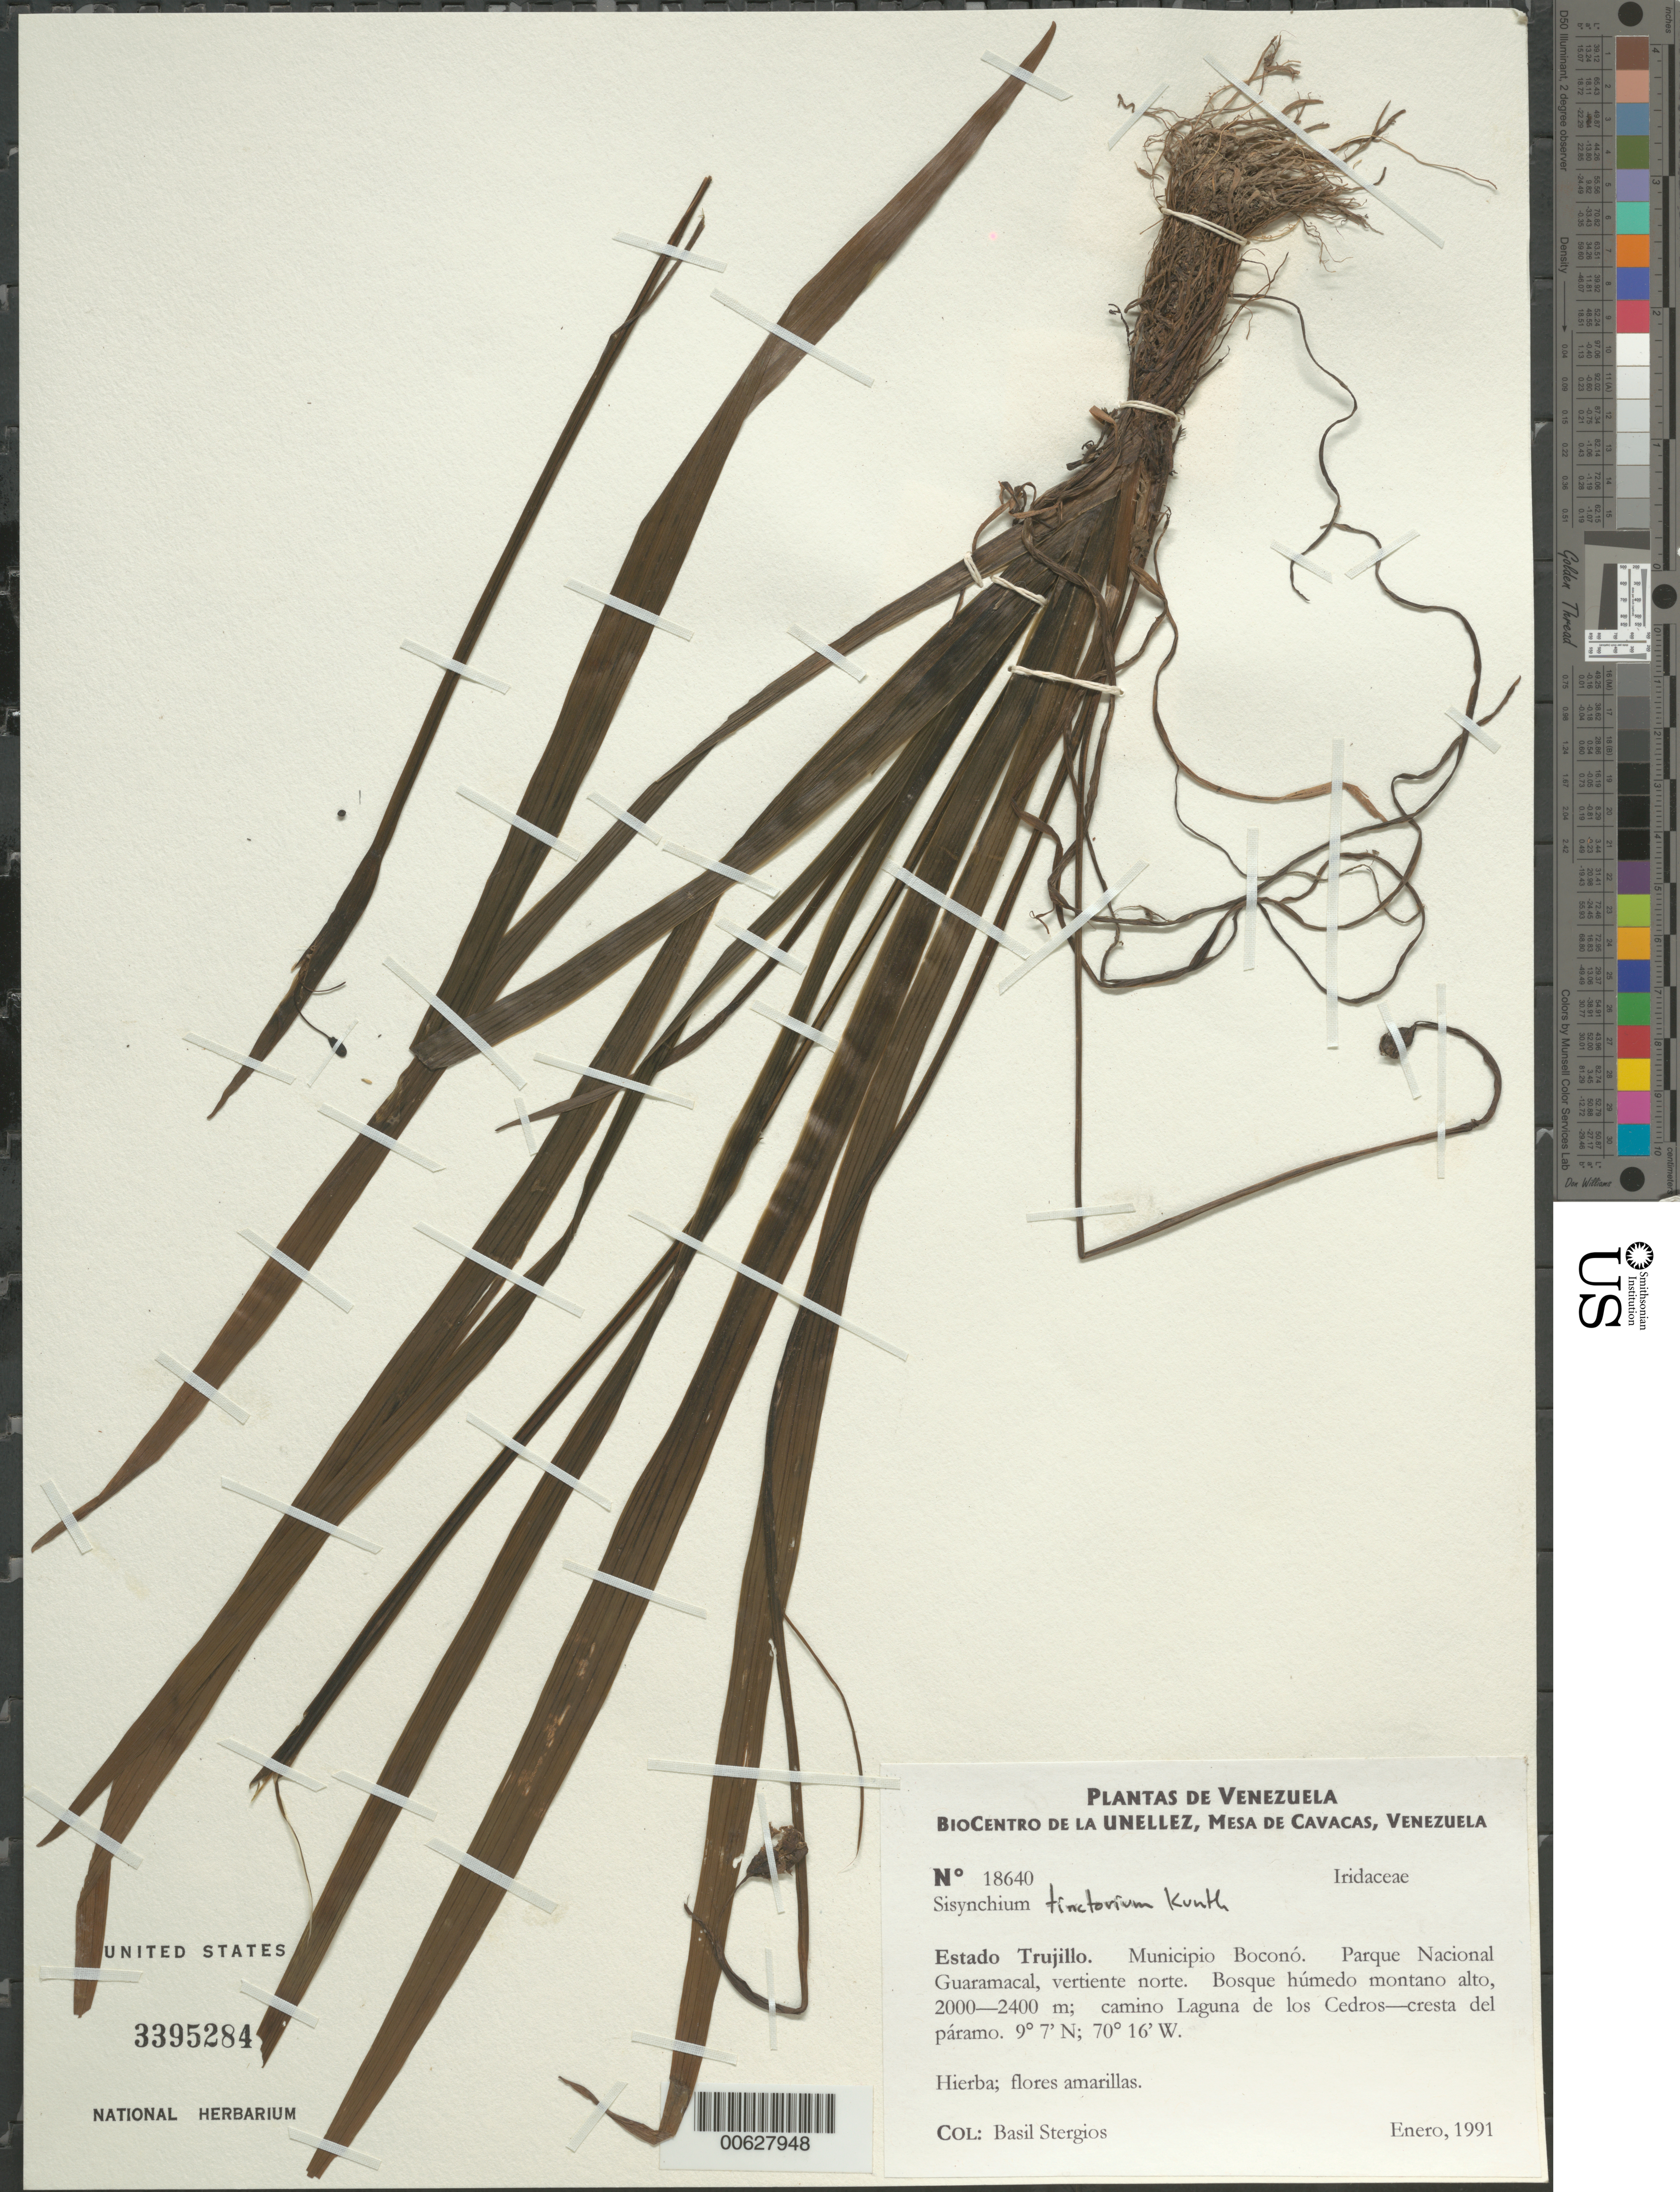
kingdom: Plantae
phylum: Tracheophyta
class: Liliopsida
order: Asparagales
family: Iridaceae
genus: Sisyrinchium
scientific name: Sisyrinchium tinctorium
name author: Kunth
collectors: B. G. Stergios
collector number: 18640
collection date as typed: Jan 1991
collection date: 1991-01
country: Venezuela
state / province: Trujillo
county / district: Boconó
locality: Parque Nacional Guaramacal, vertiente N, camino laguna de los Cedros-cresta del páramo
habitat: Bosque húmedo montano alto.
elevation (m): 2000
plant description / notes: PORT, US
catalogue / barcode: US 3395284